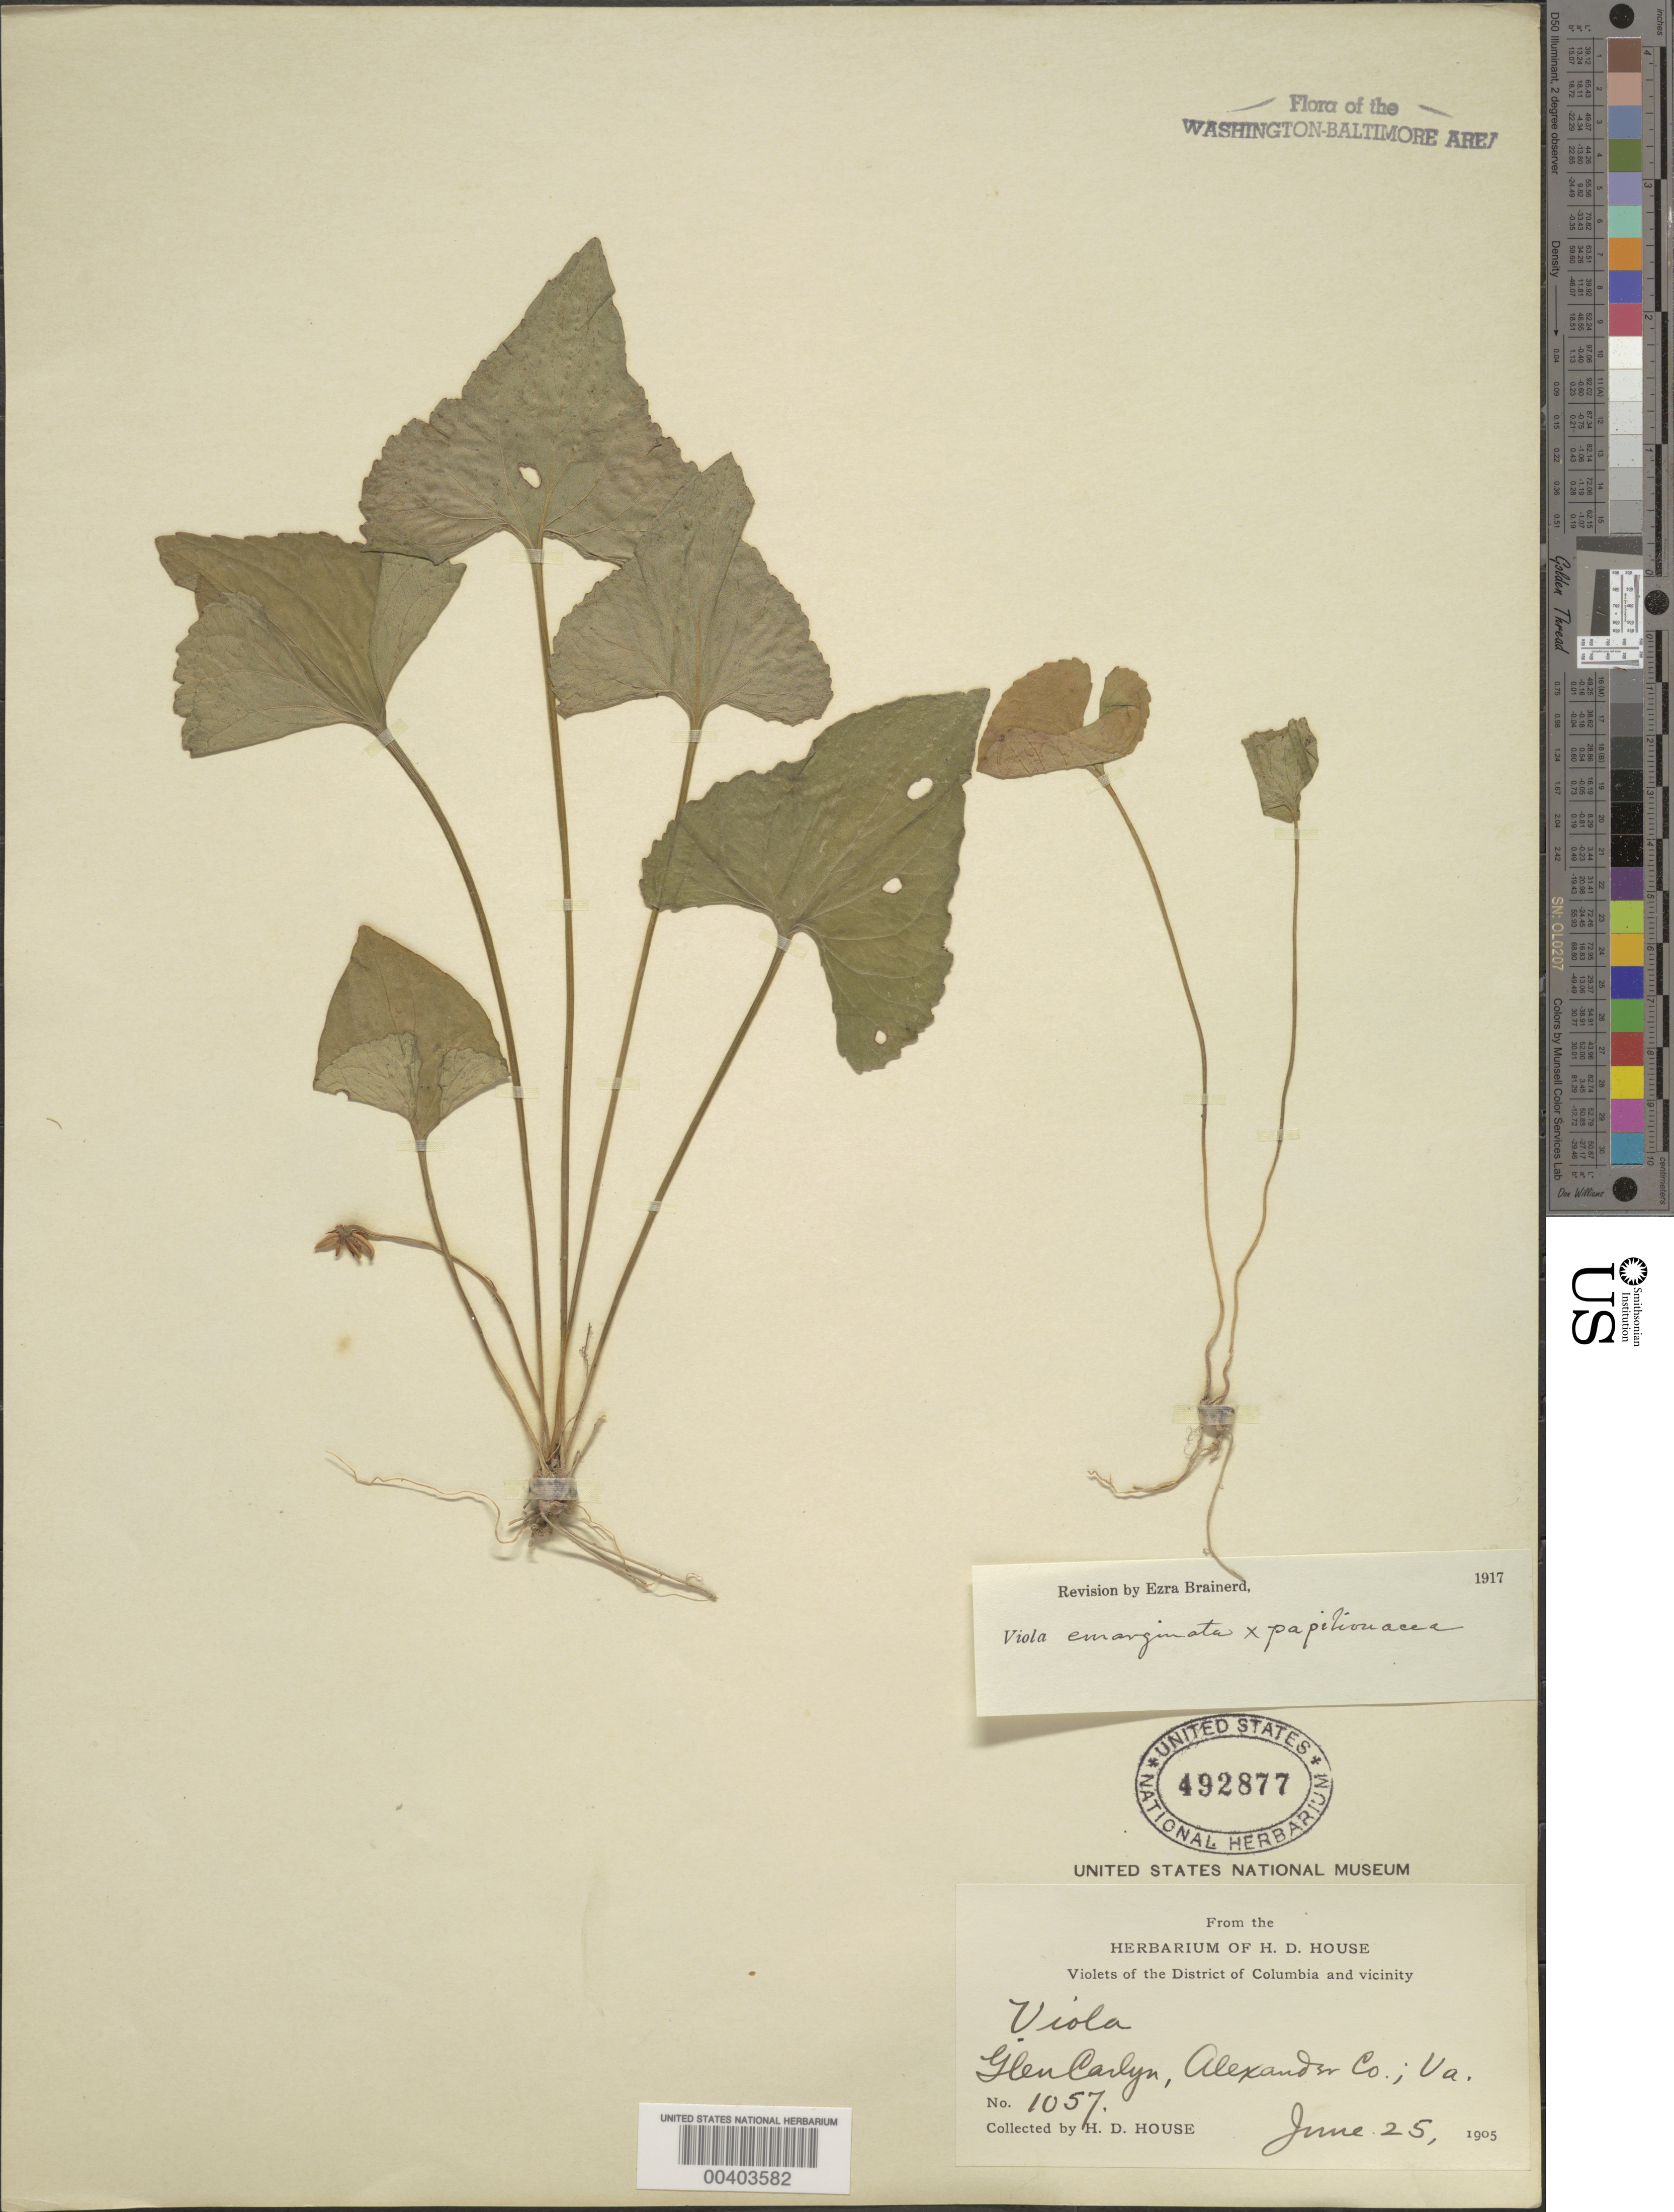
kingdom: Plantae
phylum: Tracheophyta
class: Magnoliopsida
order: Malpighiales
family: Violaceae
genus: Viola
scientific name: Viola sagittata var. sagittata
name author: Aiton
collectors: H. D. House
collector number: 1057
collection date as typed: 25 Jun 1905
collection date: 1905-06-25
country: United States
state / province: Virginia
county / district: Arlington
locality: Glen Carlyn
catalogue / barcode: US 492877